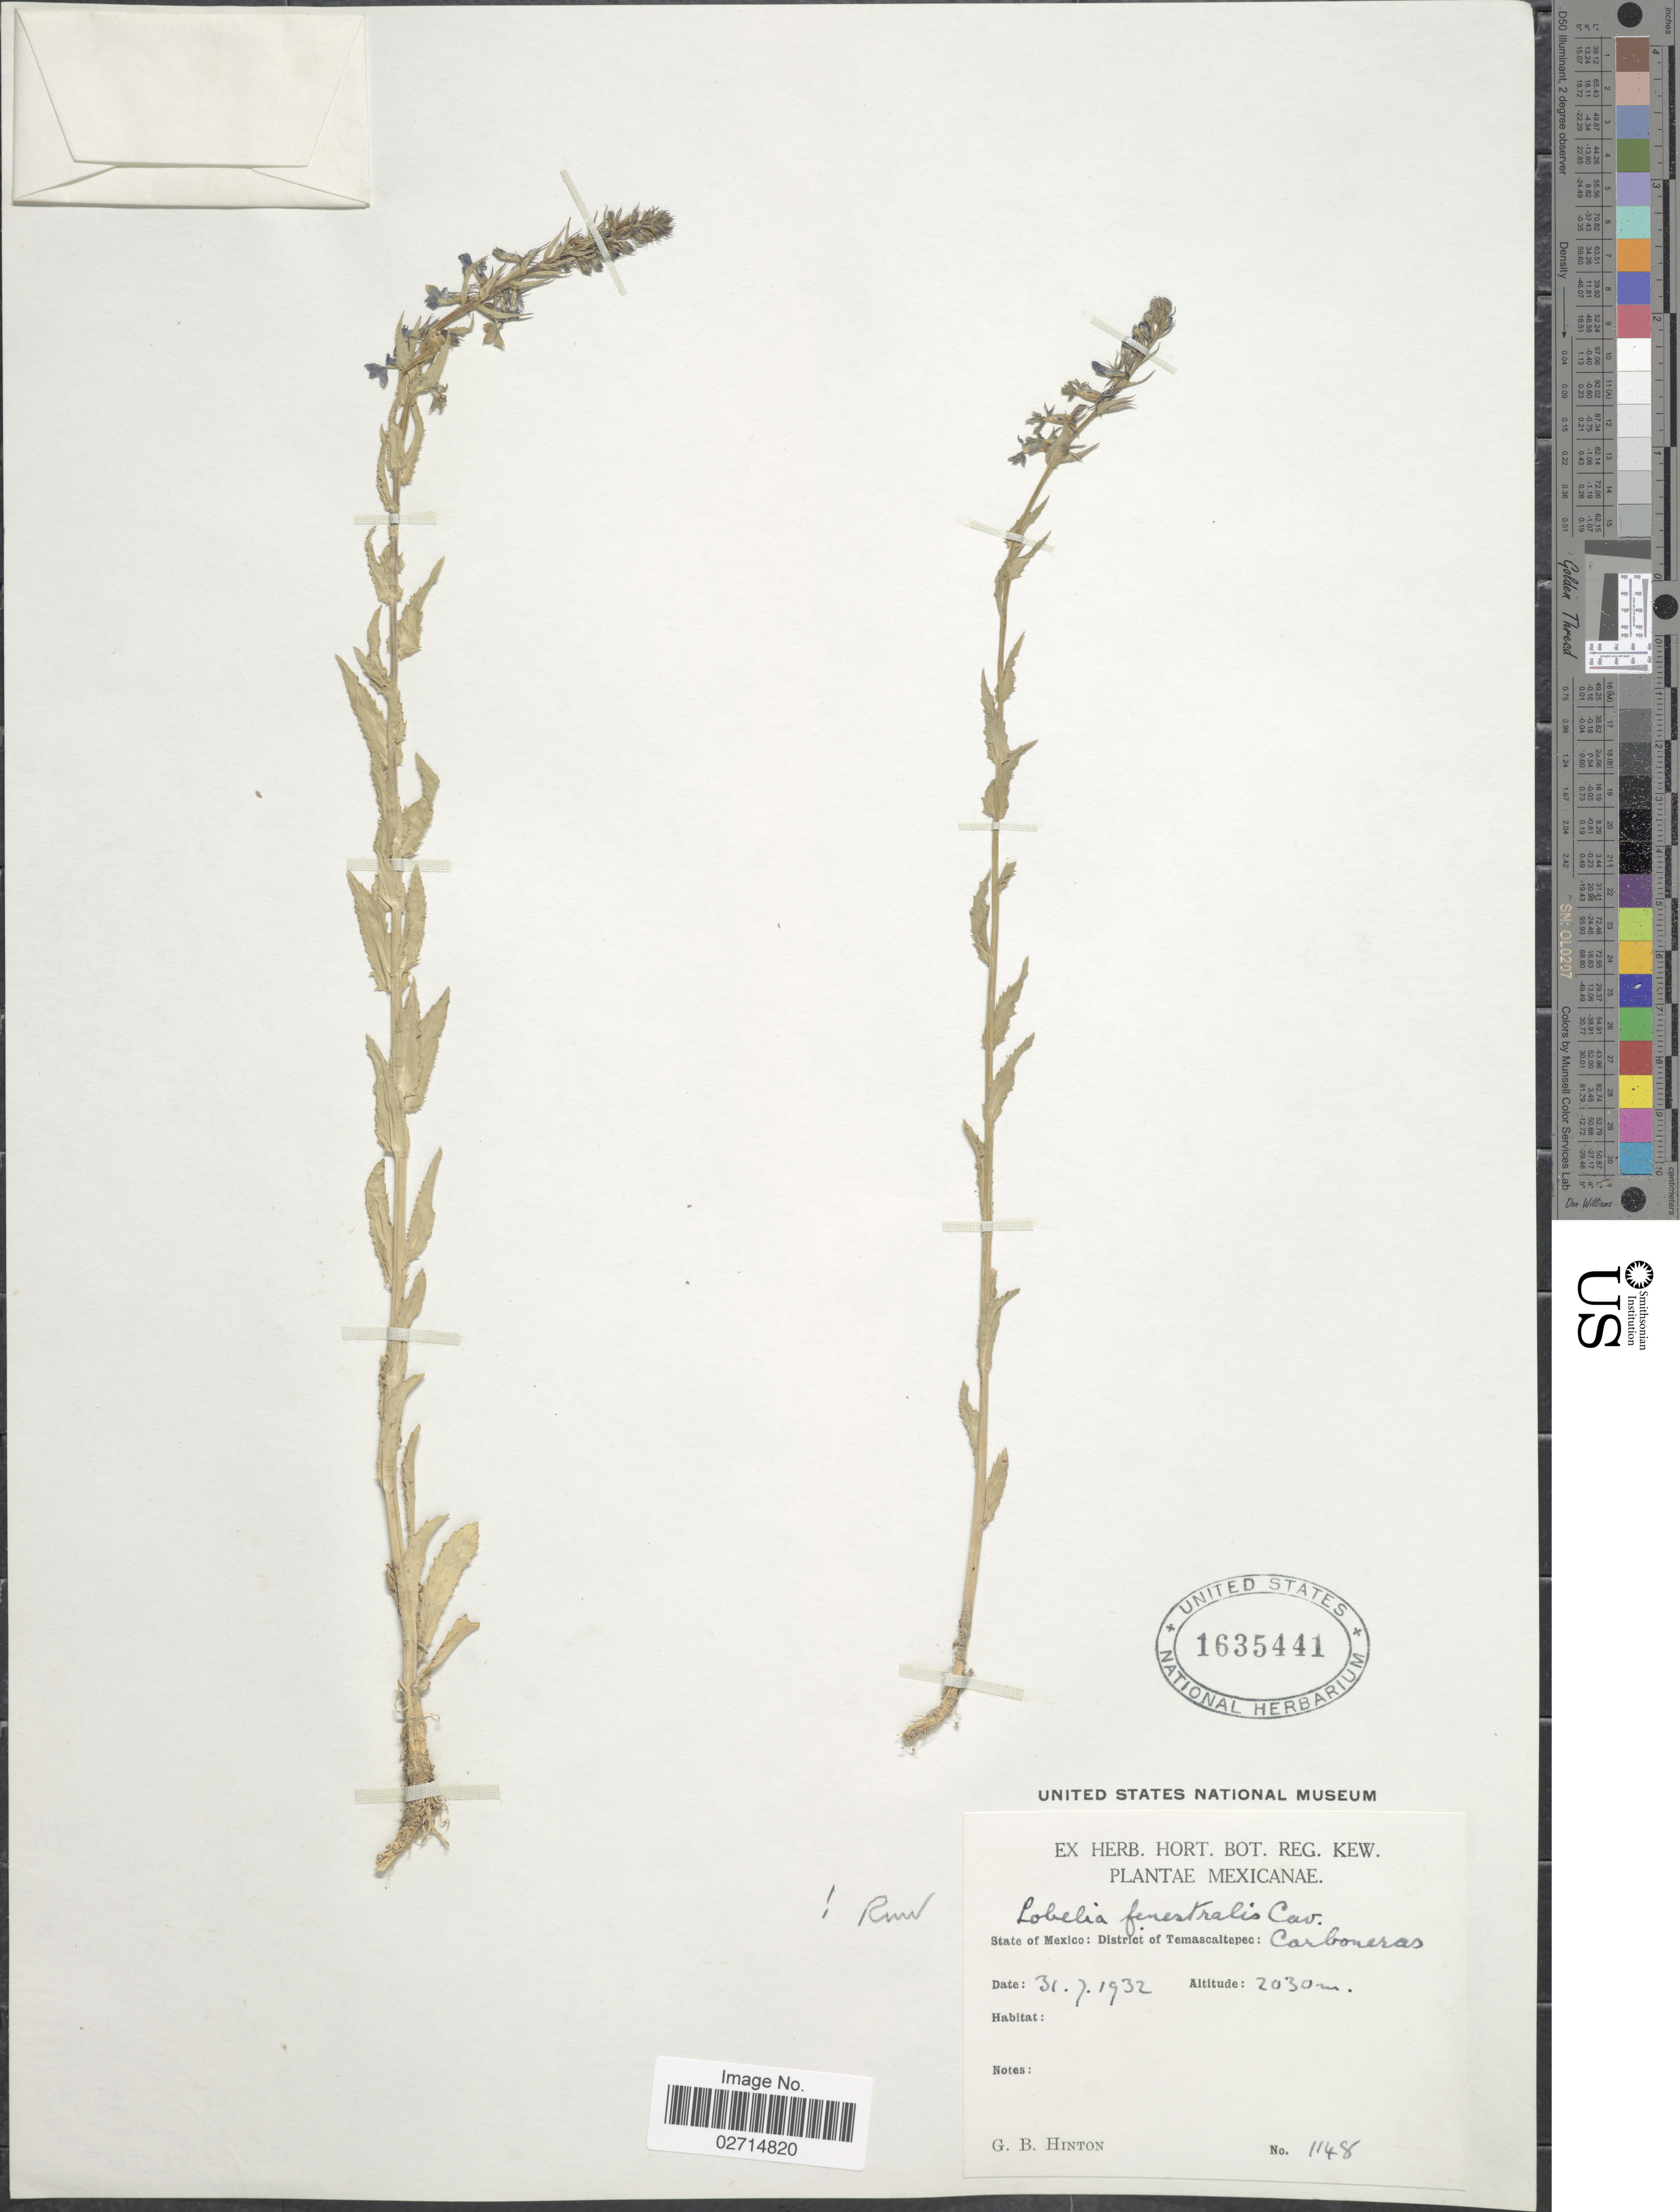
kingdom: Plantae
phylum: Tracheophyta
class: Magnoliopsida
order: Asterales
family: Campanulaceae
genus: Lobelia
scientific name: Lobelia fenestralis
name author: Cav.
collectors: G. B. Hinton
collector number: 1148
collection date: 1932-07-31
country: Mexico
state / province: México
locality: District of Temascaltepec: Carboneras.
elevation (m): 2030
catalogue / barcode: US 1635441